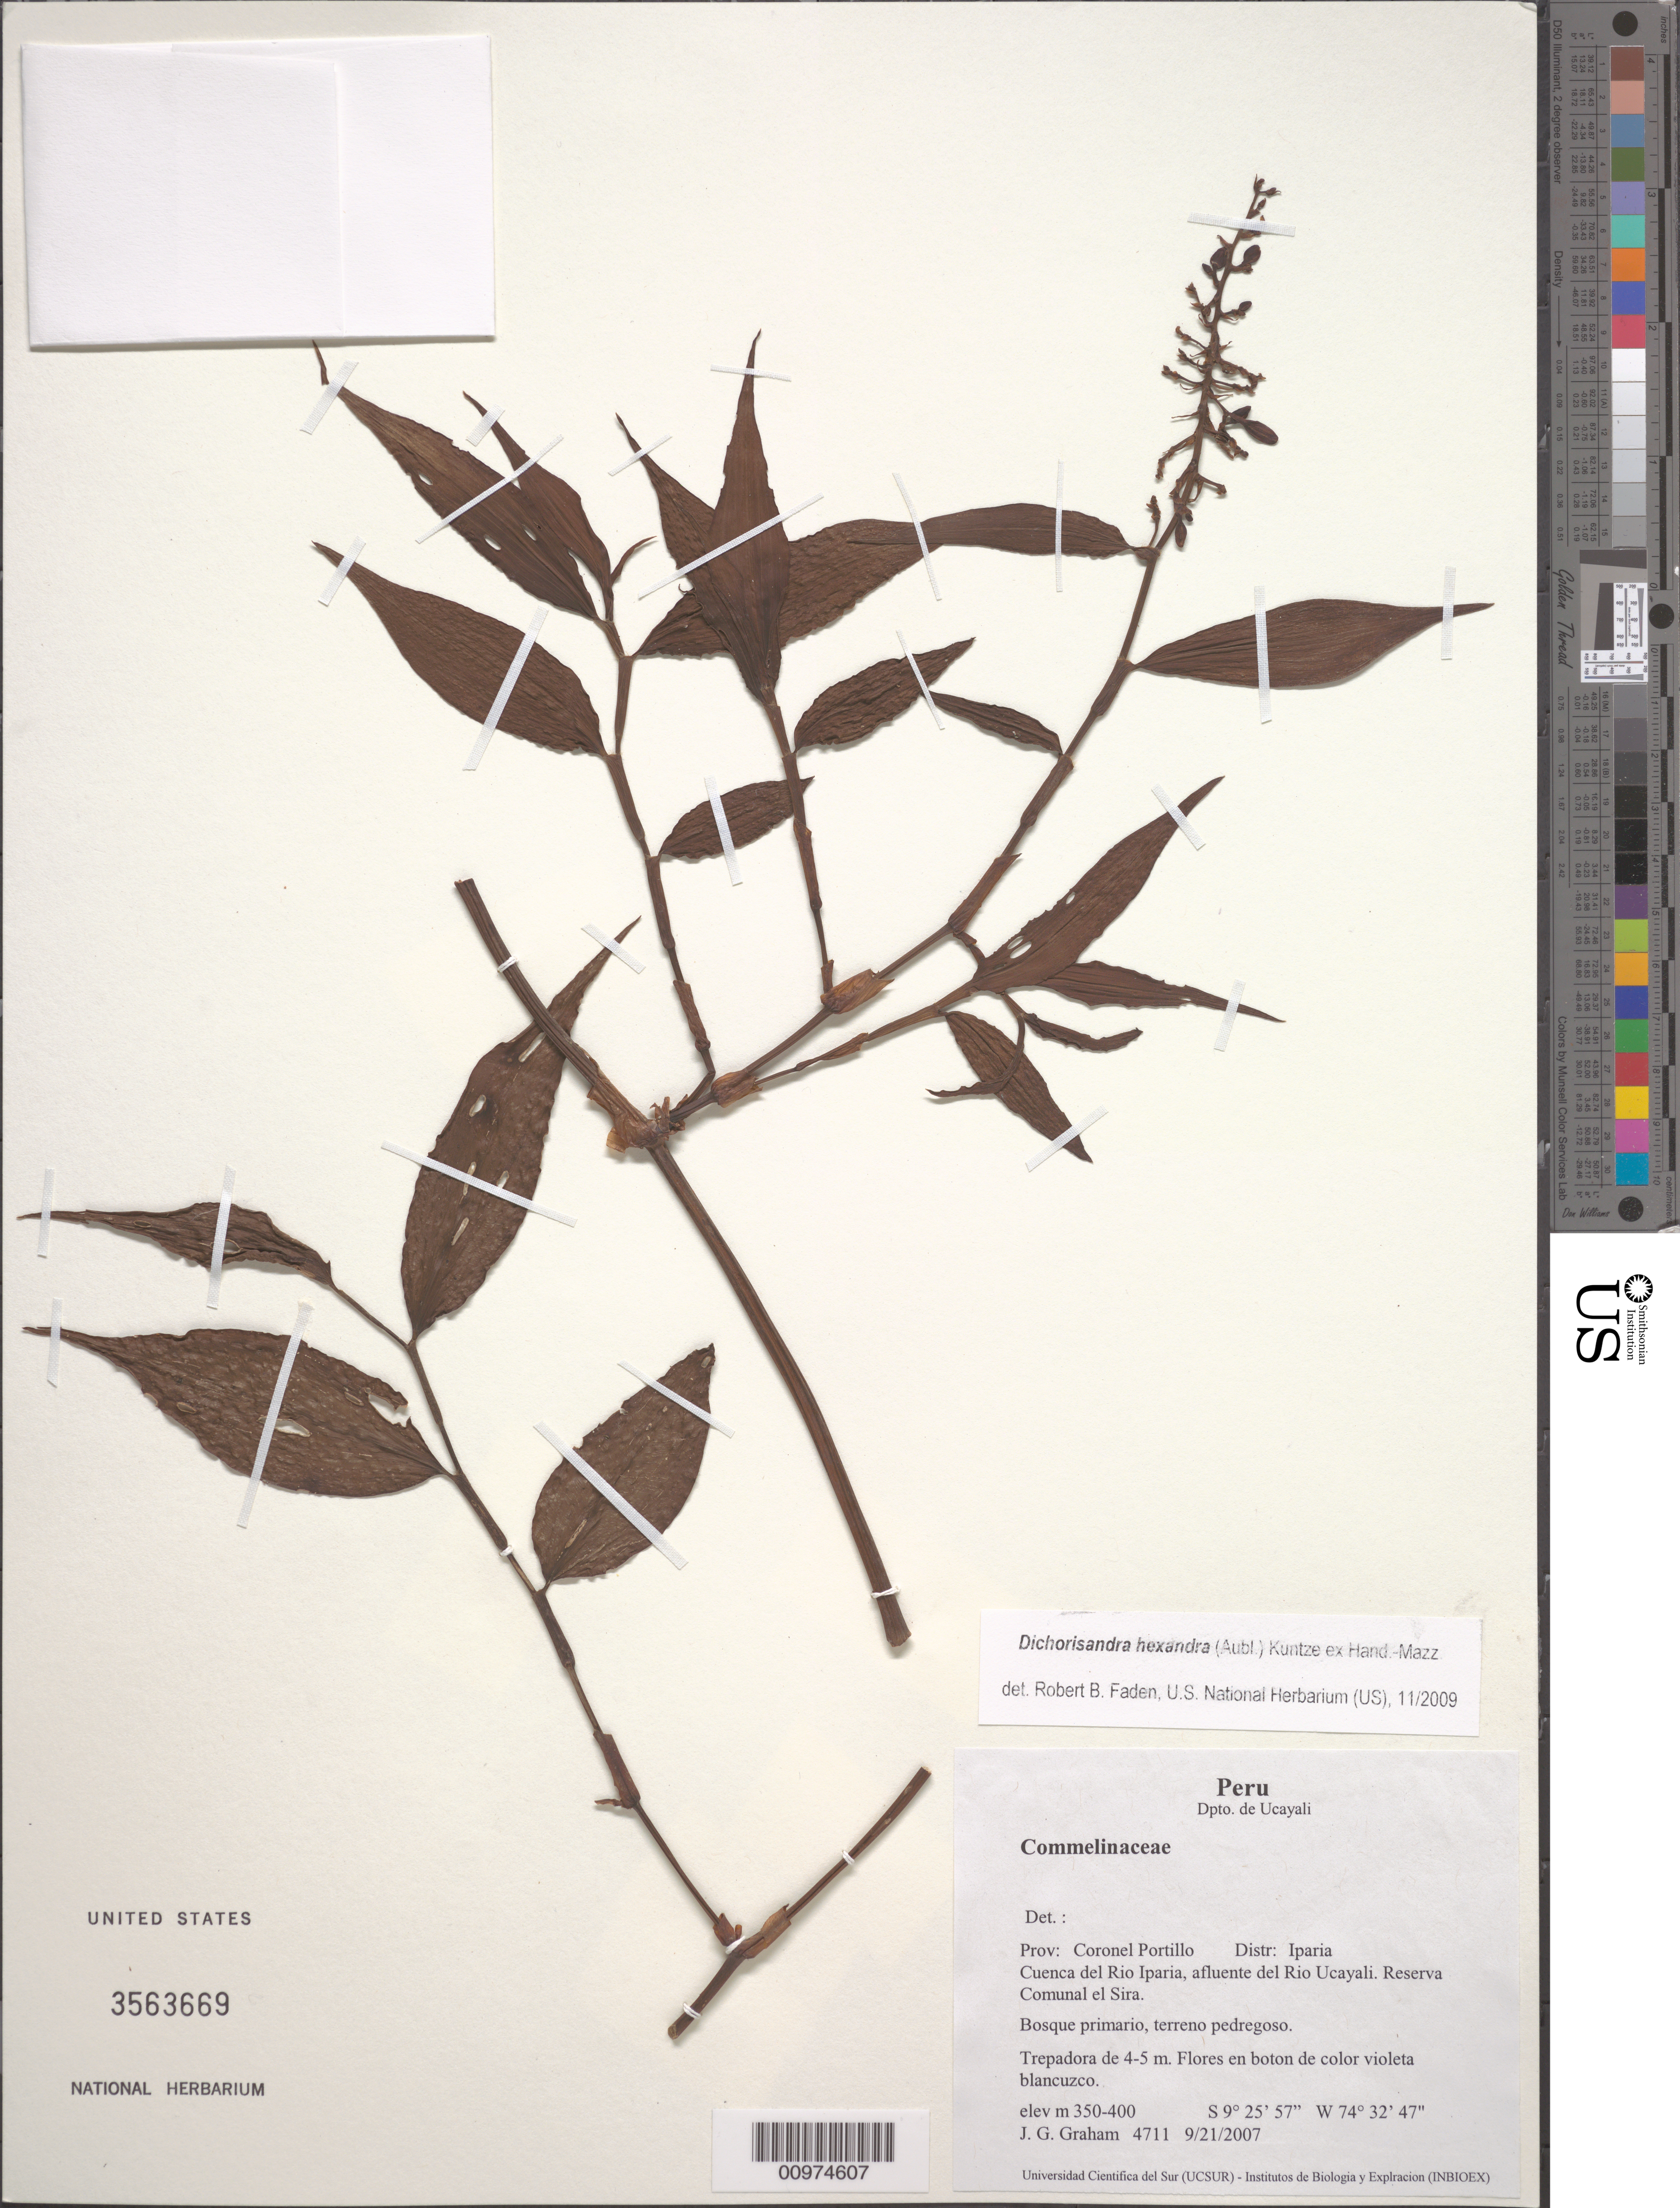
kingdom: Plantae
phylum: Tracheophyta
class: Liliopsida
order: Commelinales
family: Commelinaceae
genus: Dichorisandra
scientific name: Dichorisandra hexandra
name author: (Aubl.) Standl.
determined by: Faden, Robert B., (US), Smithsonian Institution - National Museum of Natural History (UNITED STATES)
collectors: J. Graham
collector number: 4711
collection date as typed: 21 Sep 2007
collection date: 2007-09-21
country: Peru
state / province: Ucayali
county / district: Coronel Portillo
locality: Cuenca del Rio Iparia, afluente del Rio Ucayali. Reserva Comunal el Sira.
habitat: Bosque primario, terreno pedregoso.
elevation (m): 350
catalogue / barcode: US 3563669